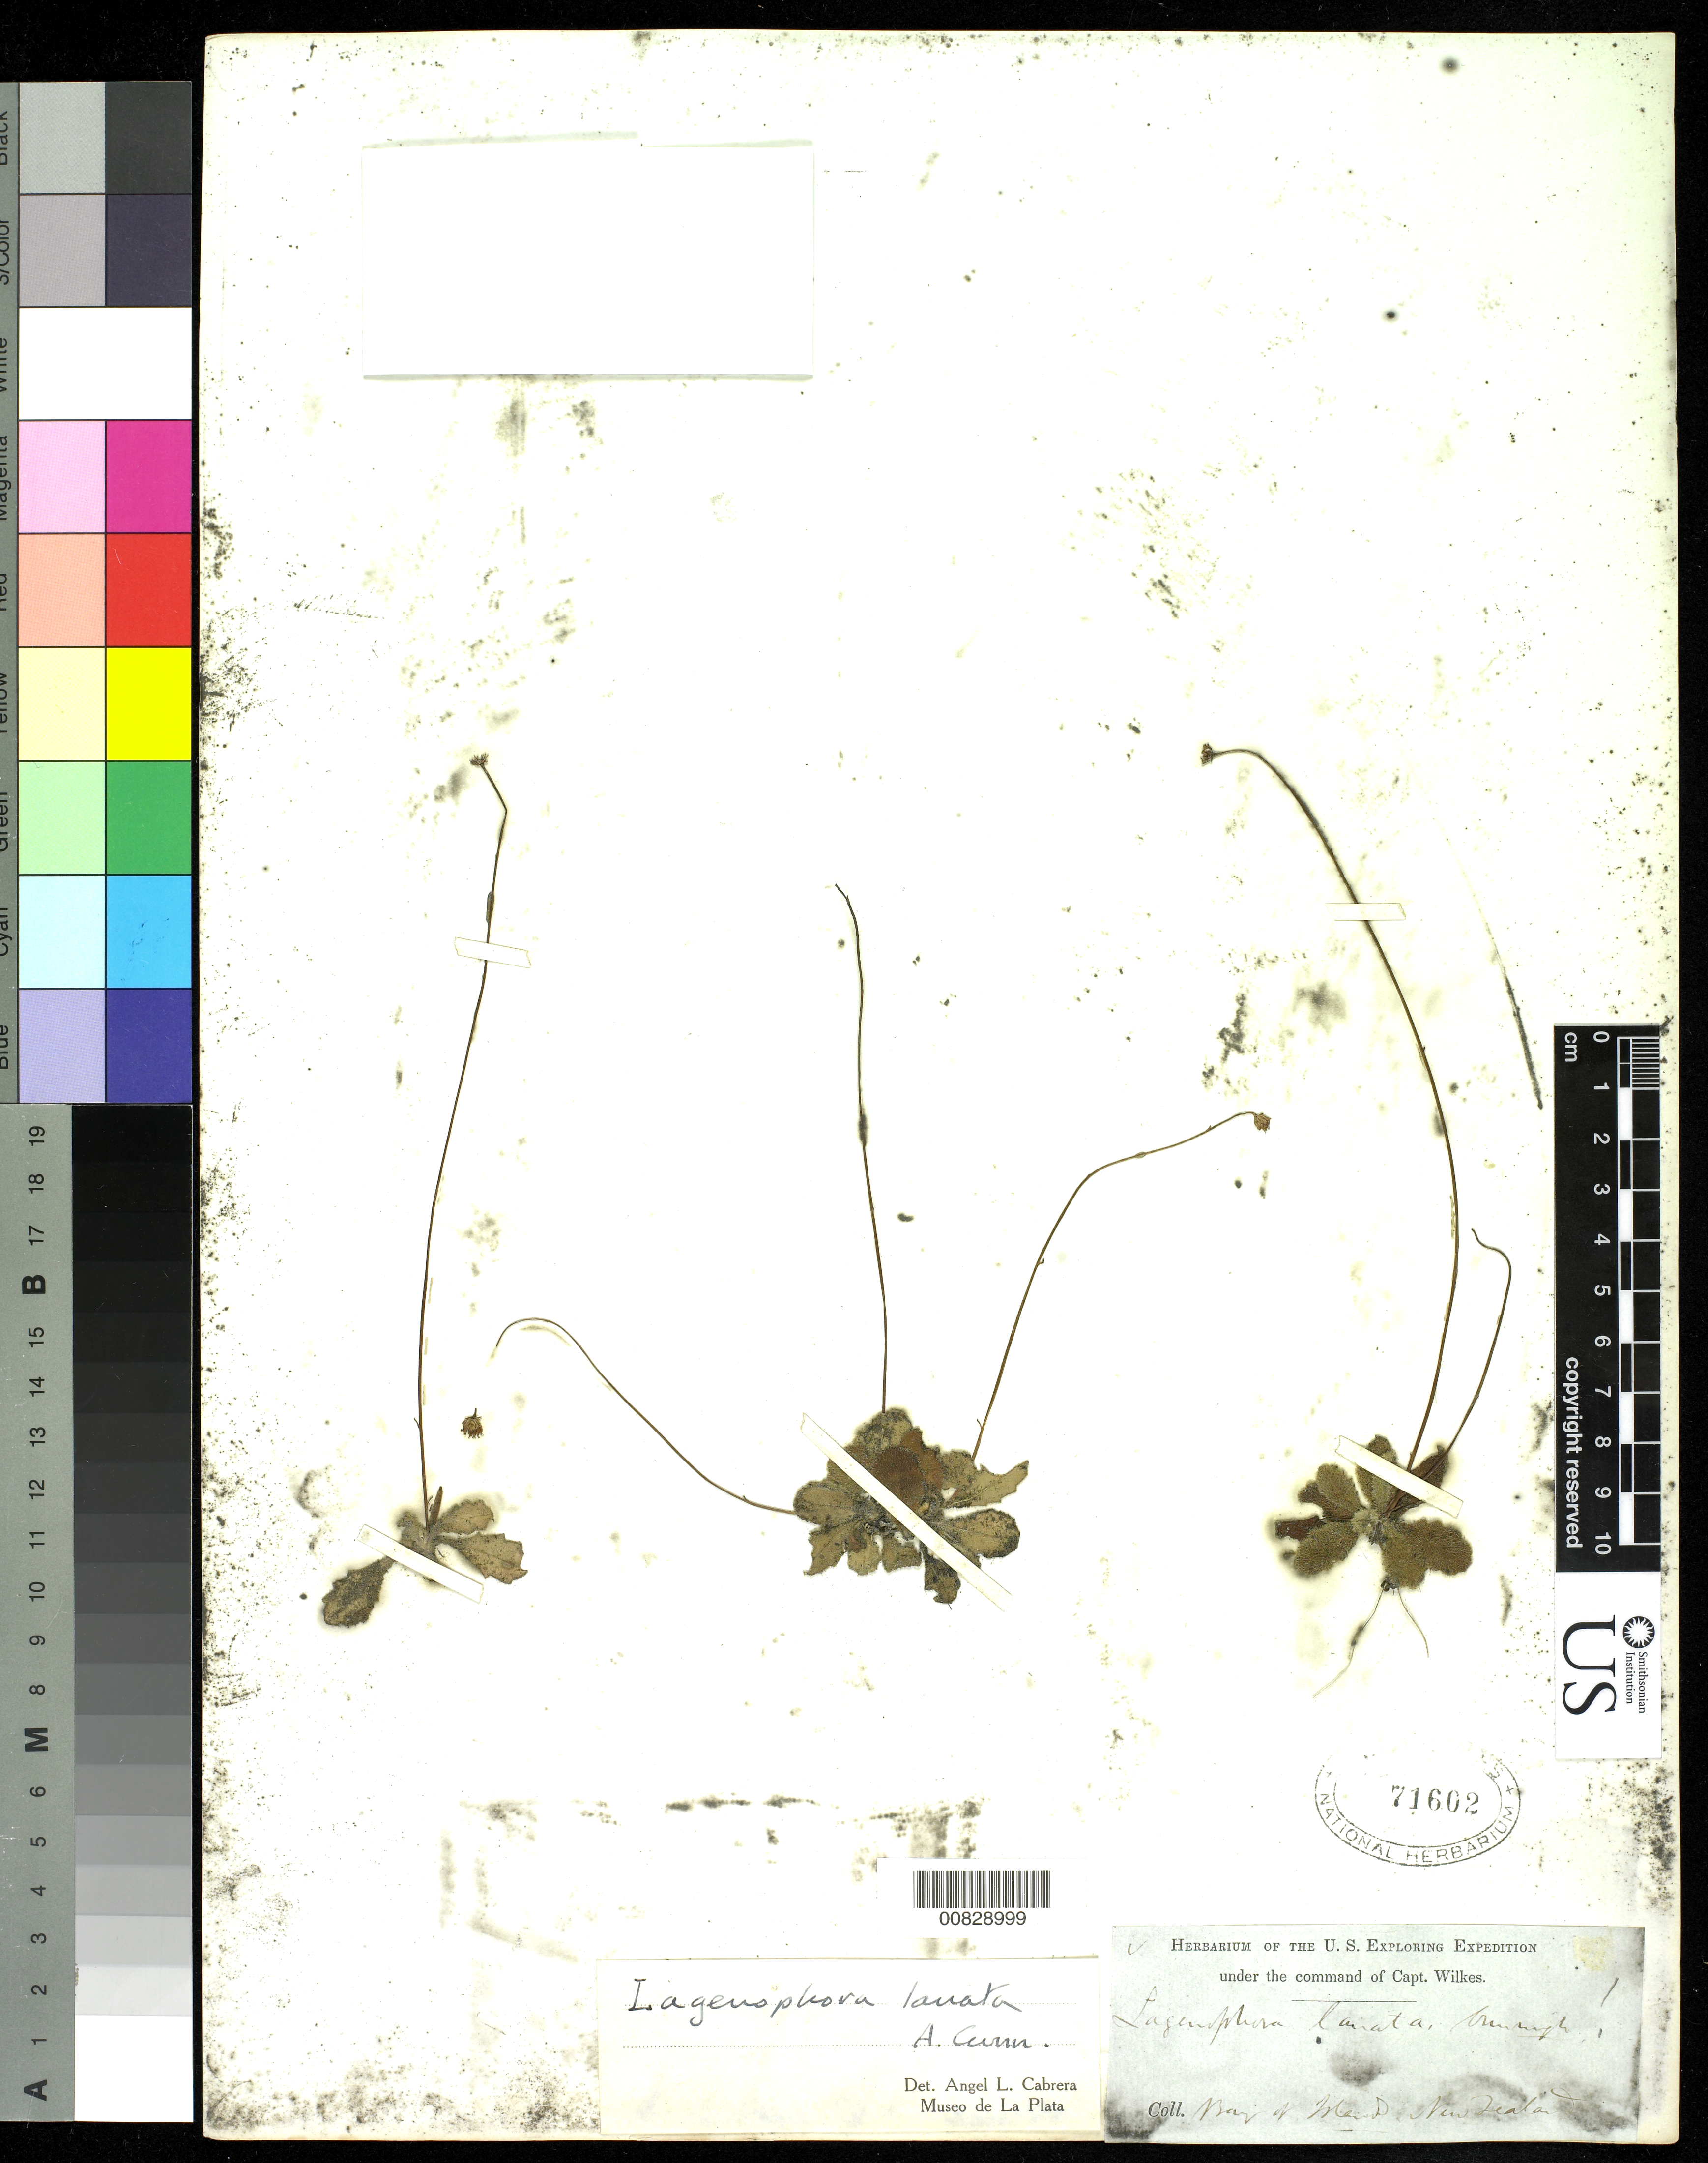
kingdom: Plantae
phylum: Tracheophyta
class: Magnoliopsida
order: Asterales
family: Asteraceae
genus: Lagenophora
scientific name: Lagenophora sublyrata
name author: (Cass.) A.R. Bean & Jian Wang ter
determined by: Wagner, W. L., (BOT), Smithsonian Institution - National Museum of Natural History (UNITED STATES)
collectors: Wilkes Explor. Exped.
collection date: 1838/1842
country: New Zealand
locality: Bay of Island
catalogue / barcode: US 71602